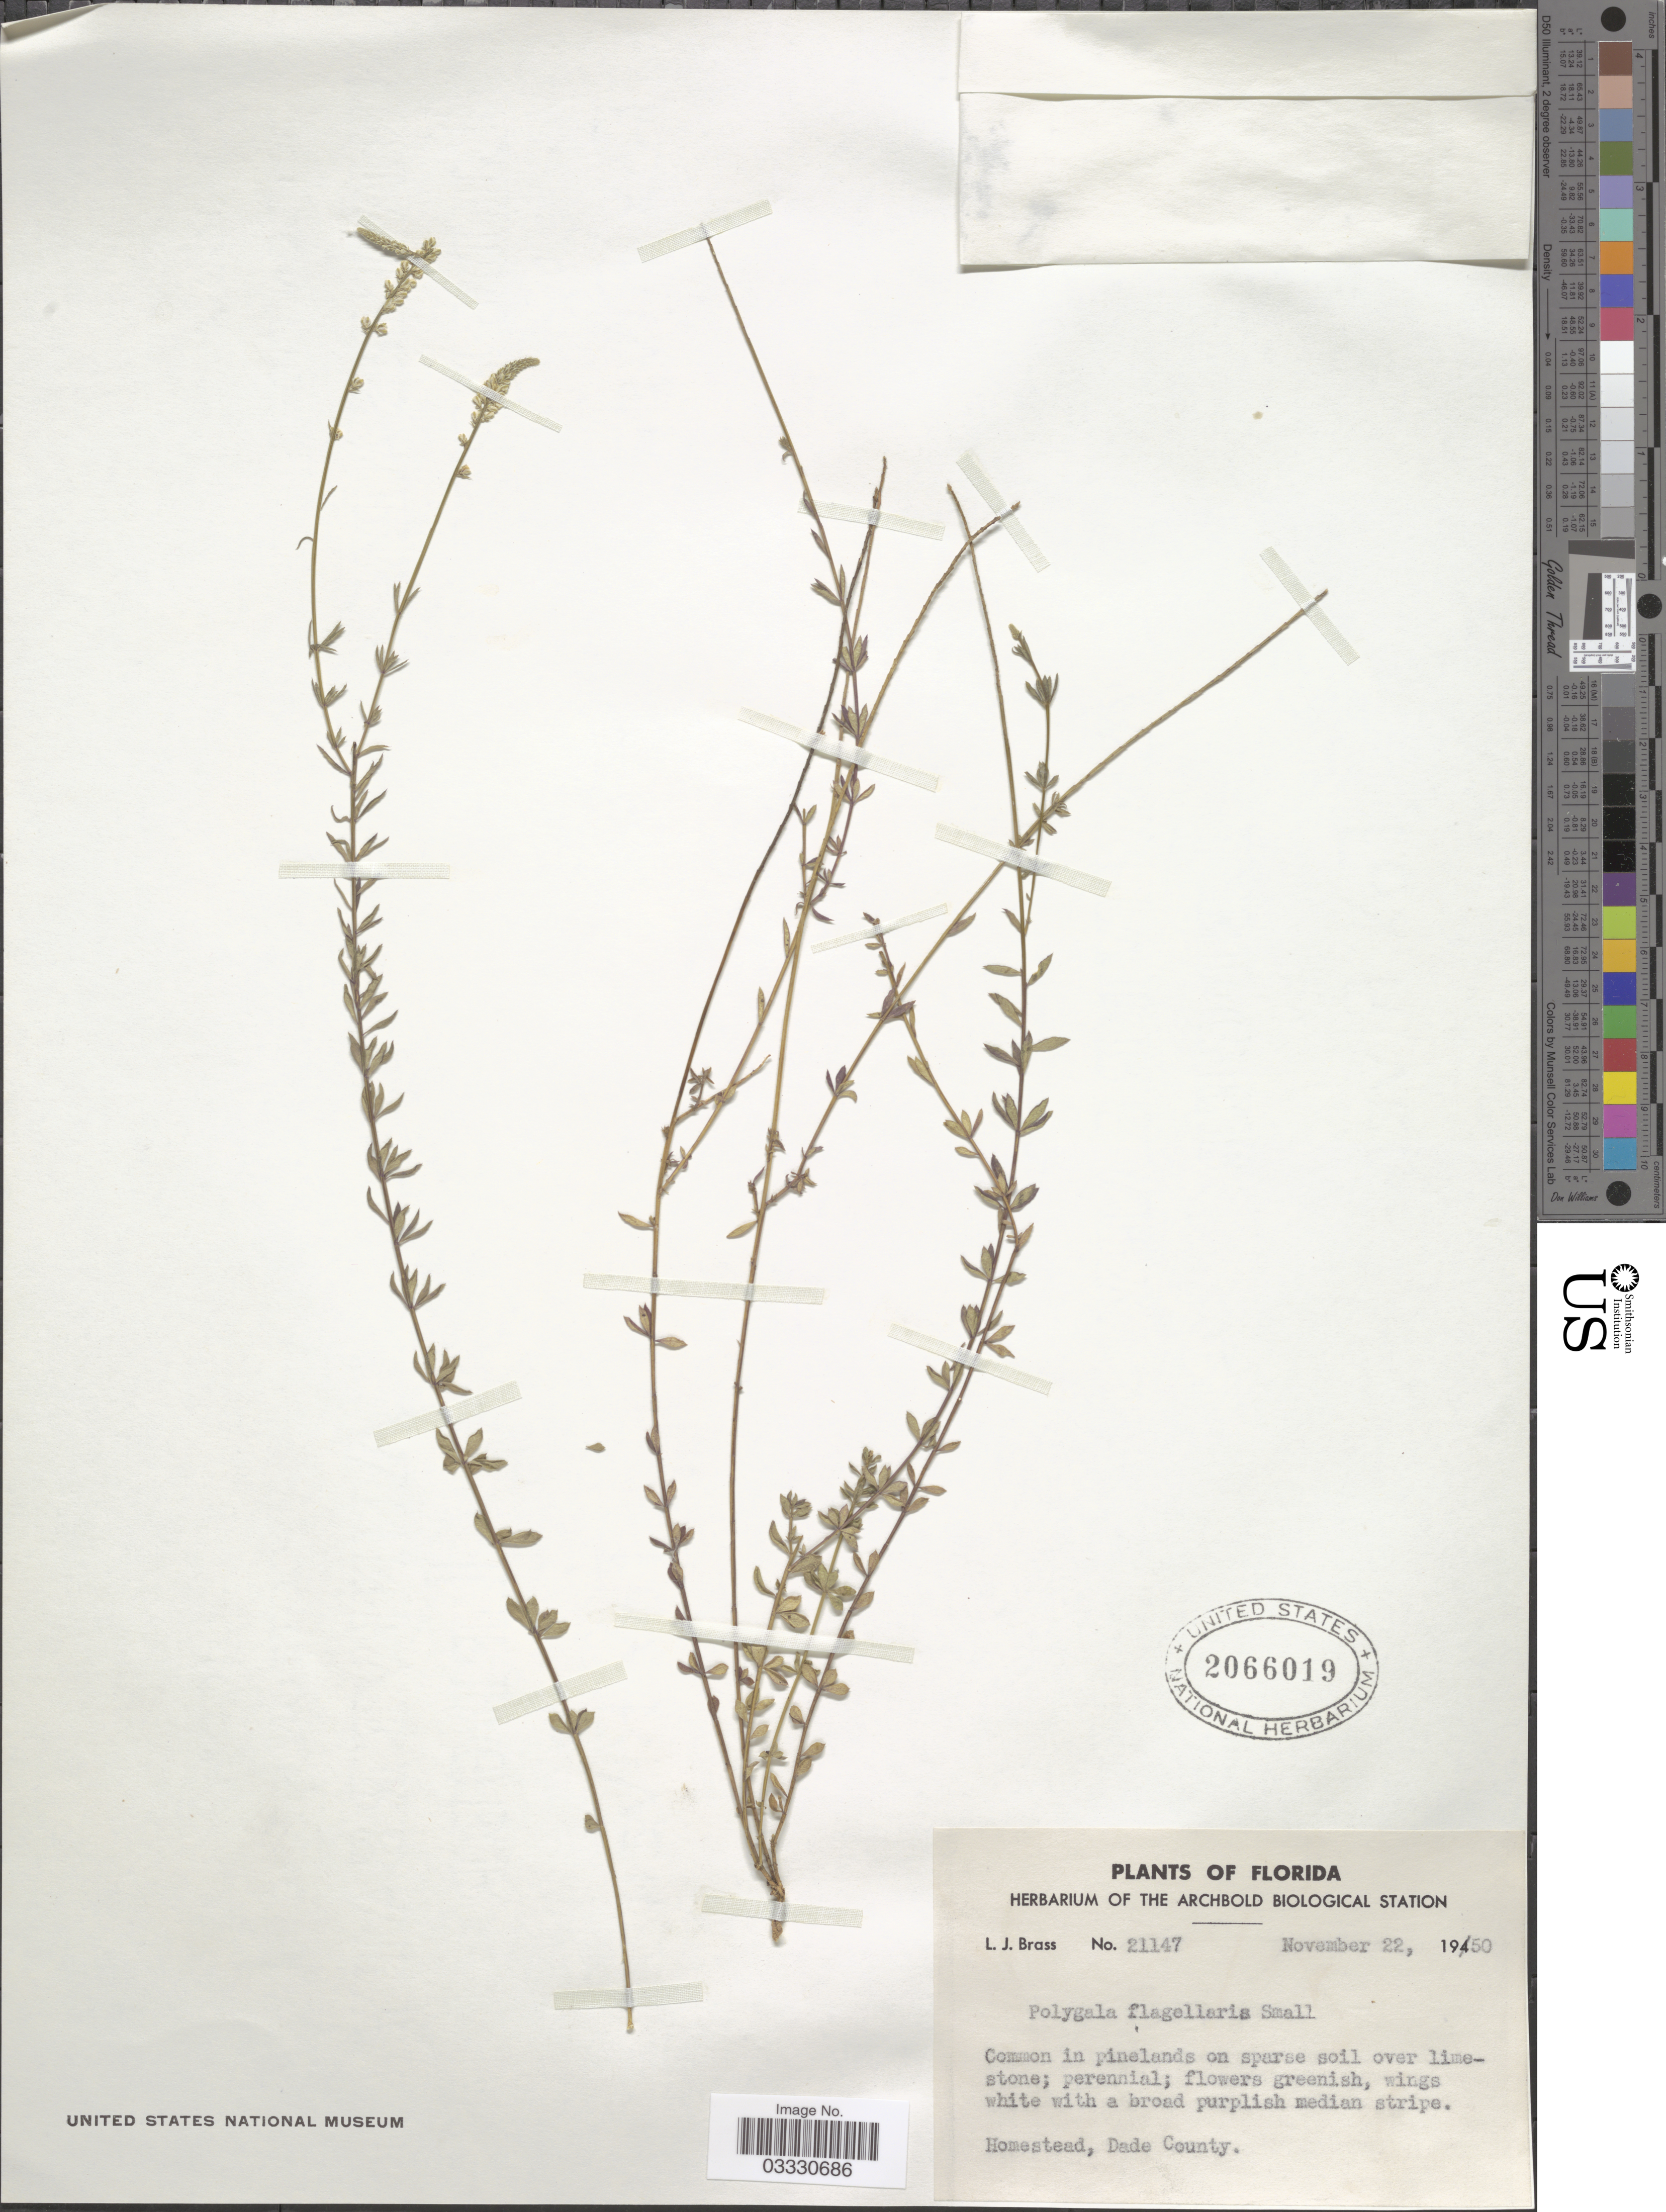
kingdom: Plantae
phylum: Tracheophyta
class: Magnoliopsida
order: Fabales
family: Polygalaceae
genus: Polygala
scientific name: Polygala flagellaris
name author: Small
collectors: L. J. Brass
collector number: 21147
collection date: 1950-11-22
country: United States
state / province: Florida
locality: Homestead, Dade County.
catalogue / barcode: US 2066019